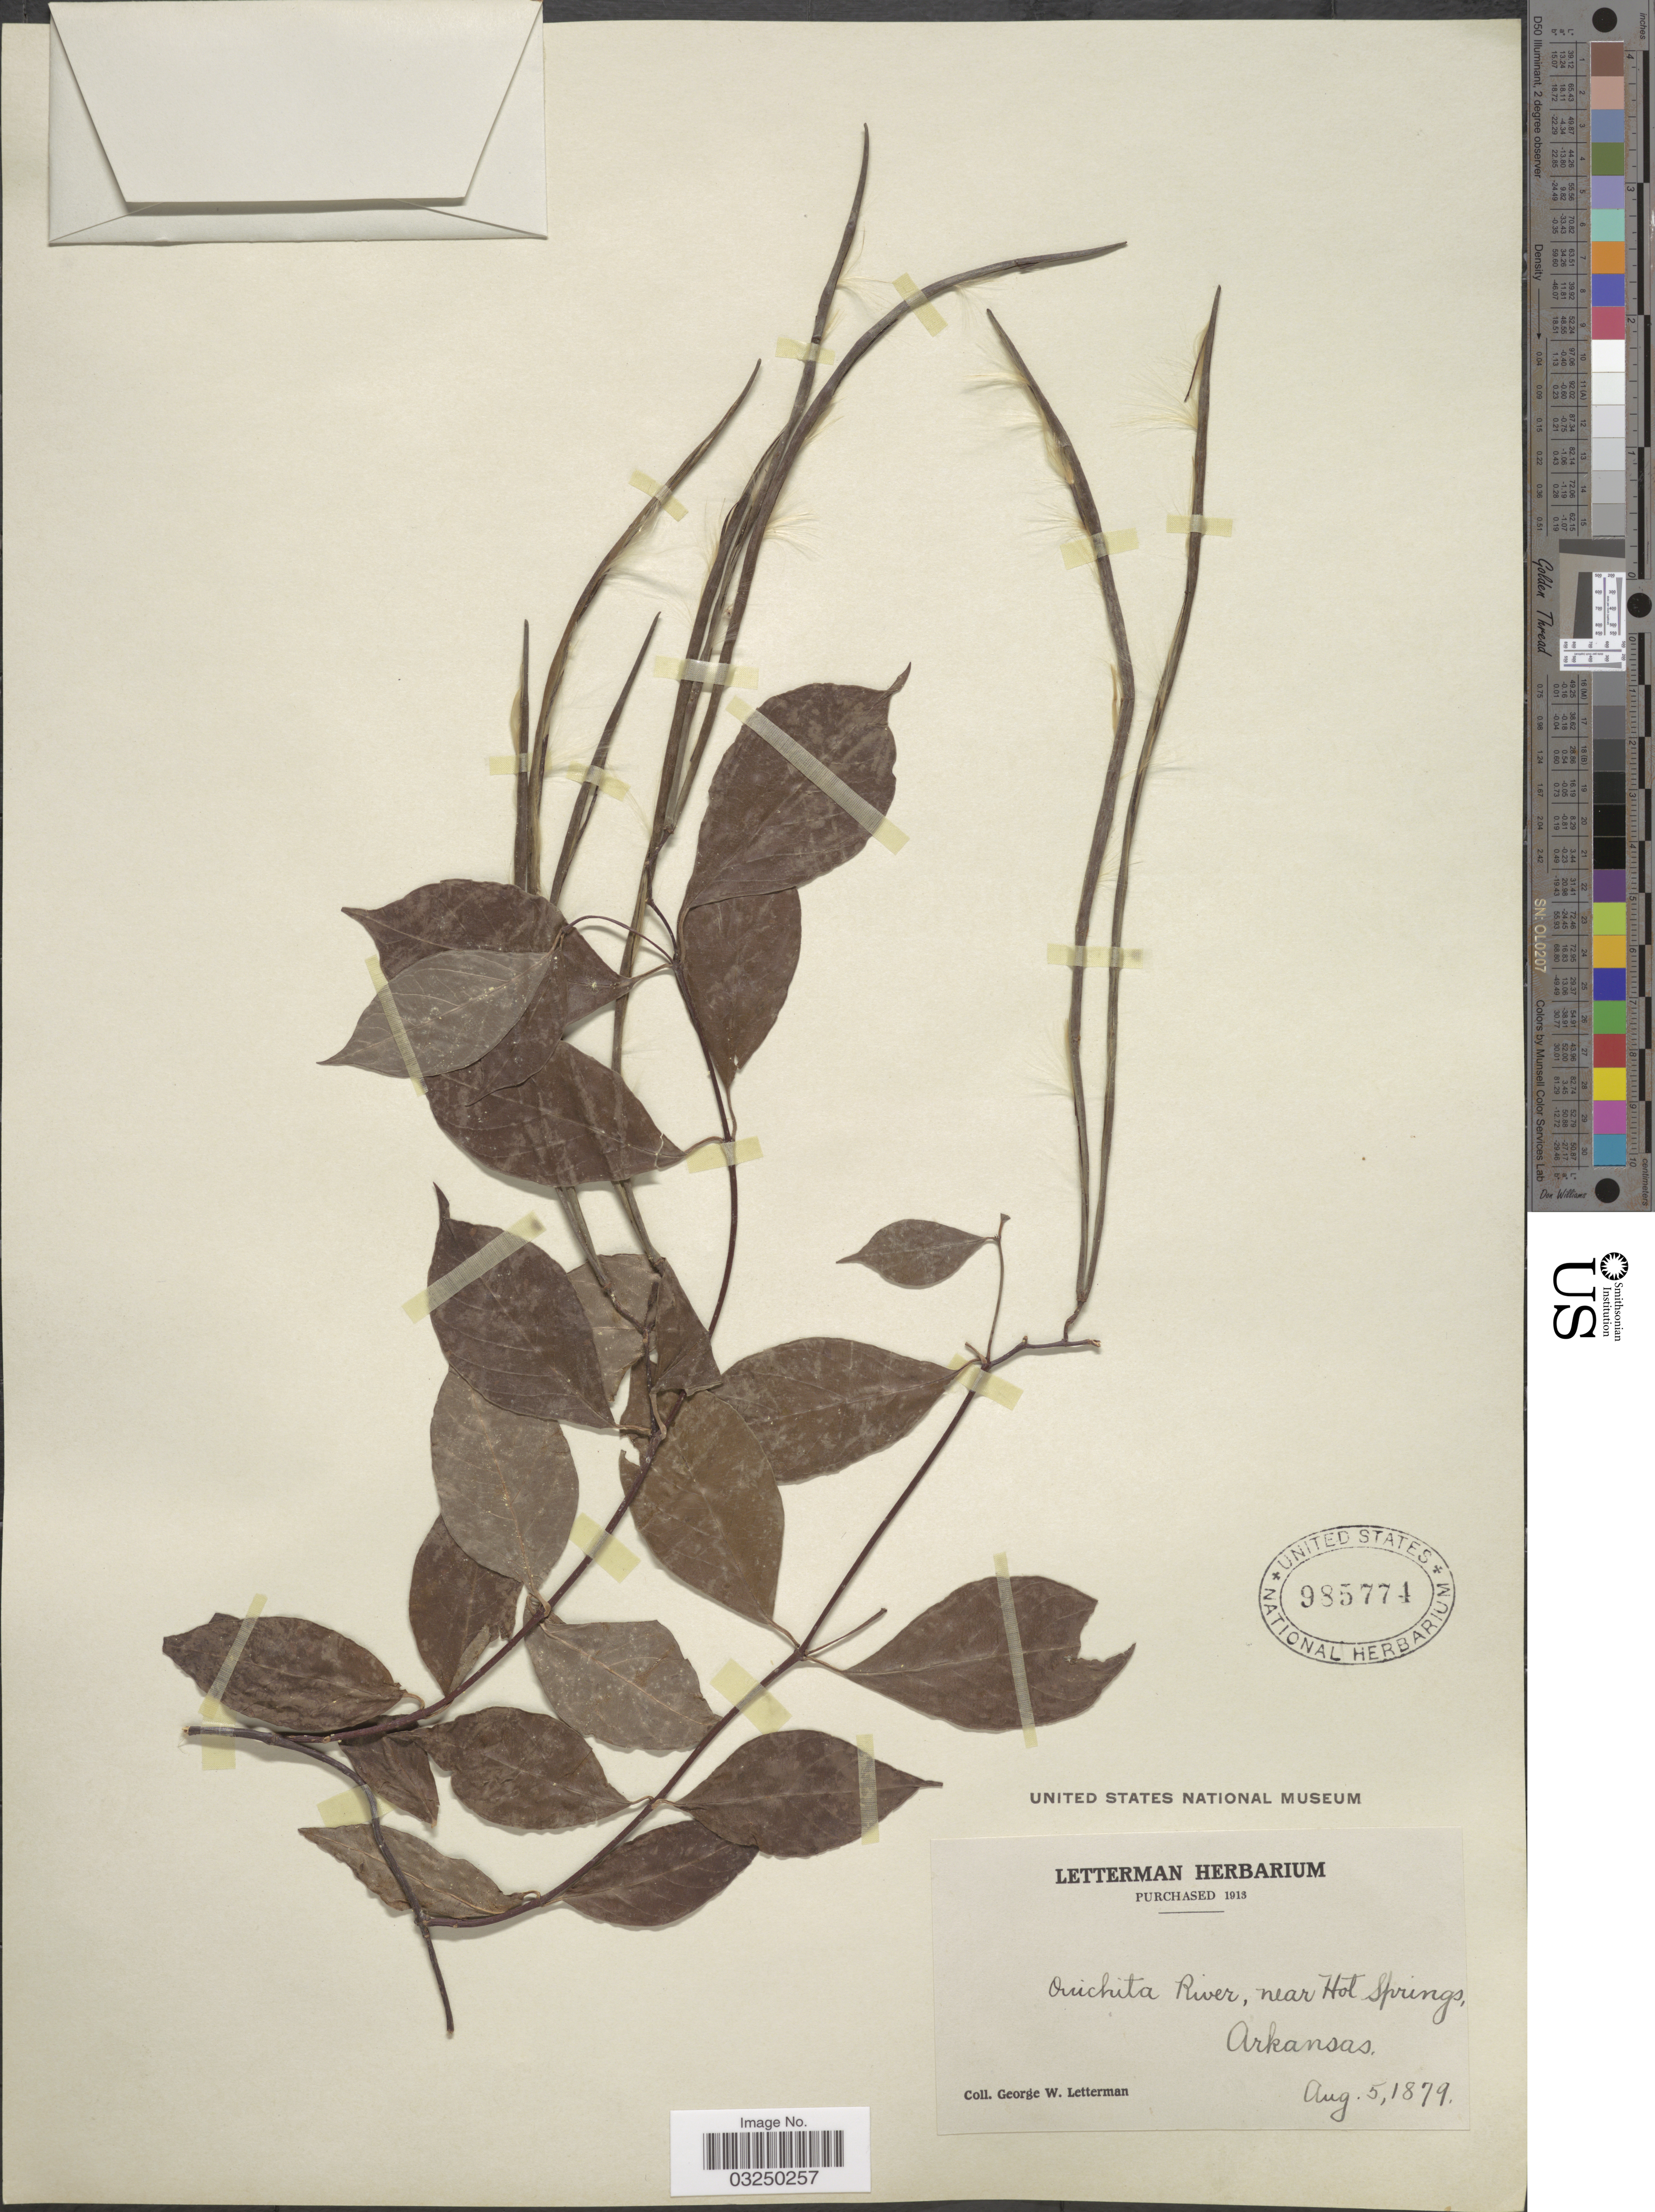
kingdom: Plantae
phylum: Tracheophyta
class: Magnoliopsida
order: Gentianales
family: Apocynaceae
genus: Apocynum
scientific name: Apocynum sp.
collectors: G. W. Letterman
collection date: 1879-08-05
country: United States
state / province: Arkansas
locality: Ouachita River, near Hot Springs.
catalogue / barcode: US 985774